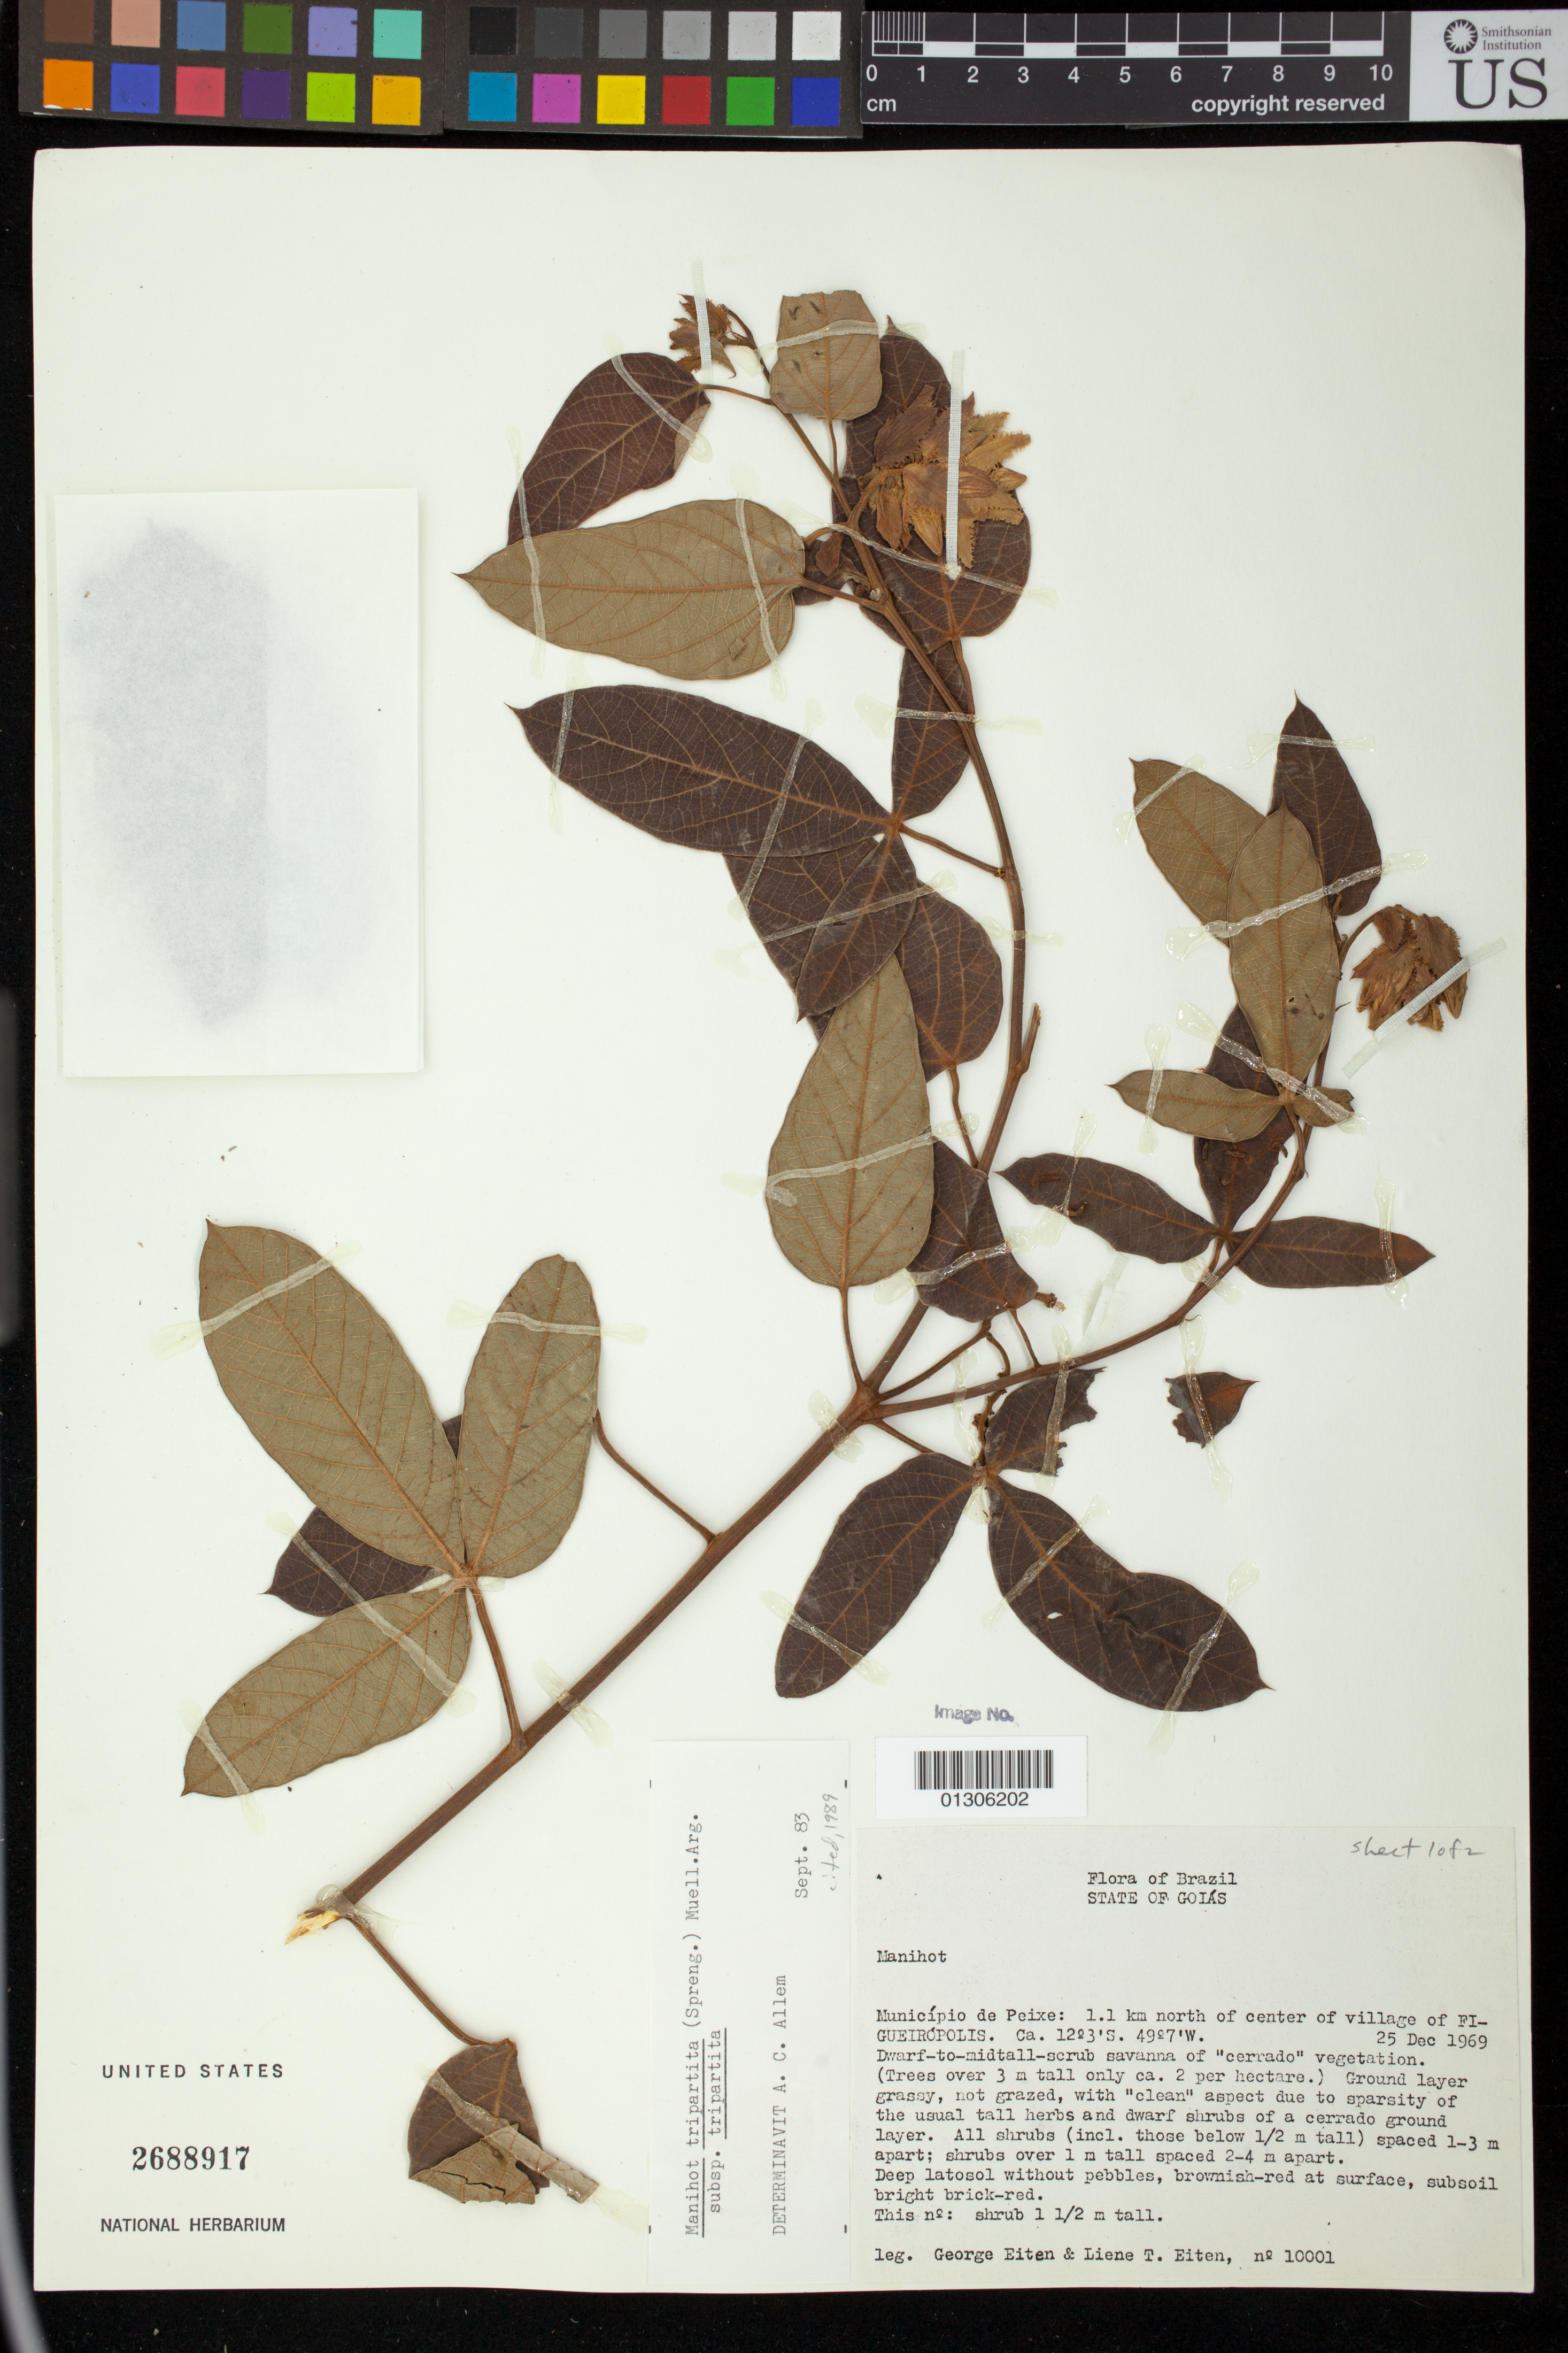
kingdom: Plantae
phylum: Tracheophyta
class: Magnoliopsida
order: Malpighiales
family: Euphorbiaceae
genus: Manihot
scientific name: Manihot tripartita subsp. tripartita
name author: (Spreng.) Müll. Arg.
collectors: G. Eiten & L. T. Eiten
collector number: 10001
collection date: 1969-12-25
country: Brazil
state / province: Goiás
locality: Municipio de Peixe, 1.1 km north of center of village of Figueiropolis.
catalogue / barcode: US 2688917